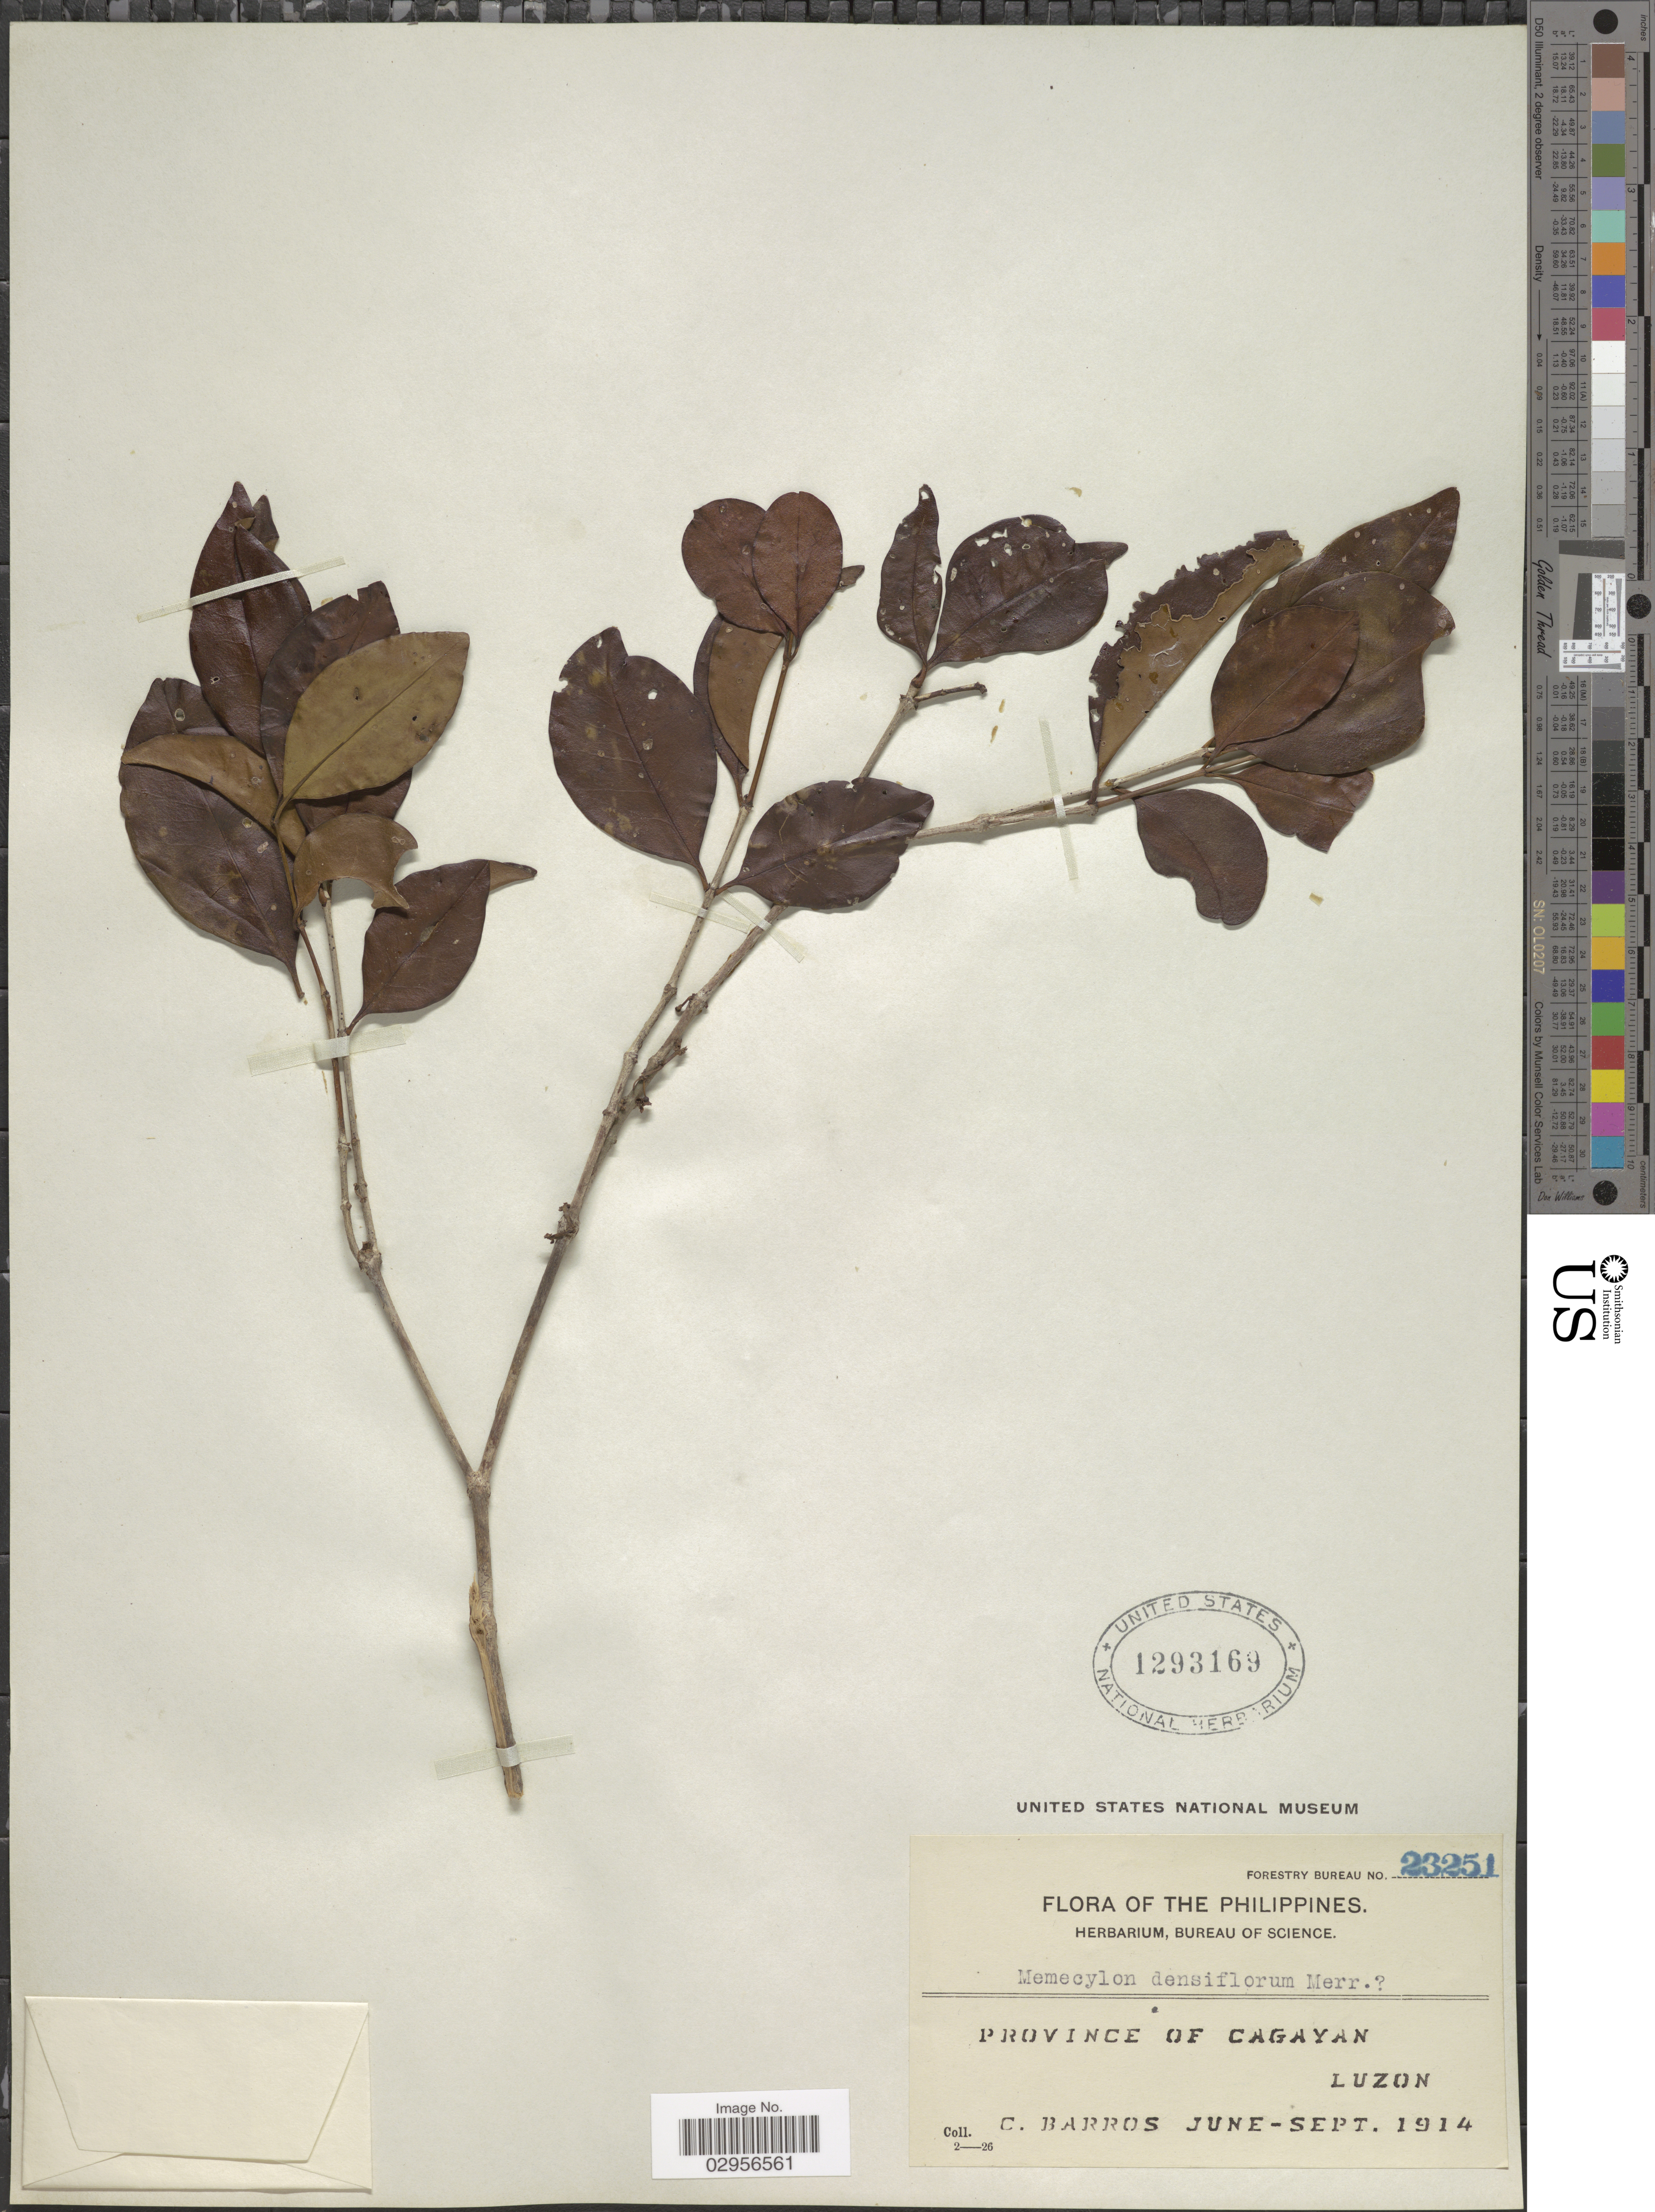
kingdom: Plantae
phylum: Tracheophyta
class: Magnoliopsida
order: Myrtales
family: Melastomataceae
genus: Memecylon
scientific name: Memecylon densiflorum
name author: Merr.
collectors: C. Barros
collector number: Forestry Bureau 23251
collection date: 1914-06/1914-09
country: Philippines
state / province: Cagayan Valley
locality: Province of Cagayan, Luzon.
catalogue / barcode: US 1293169